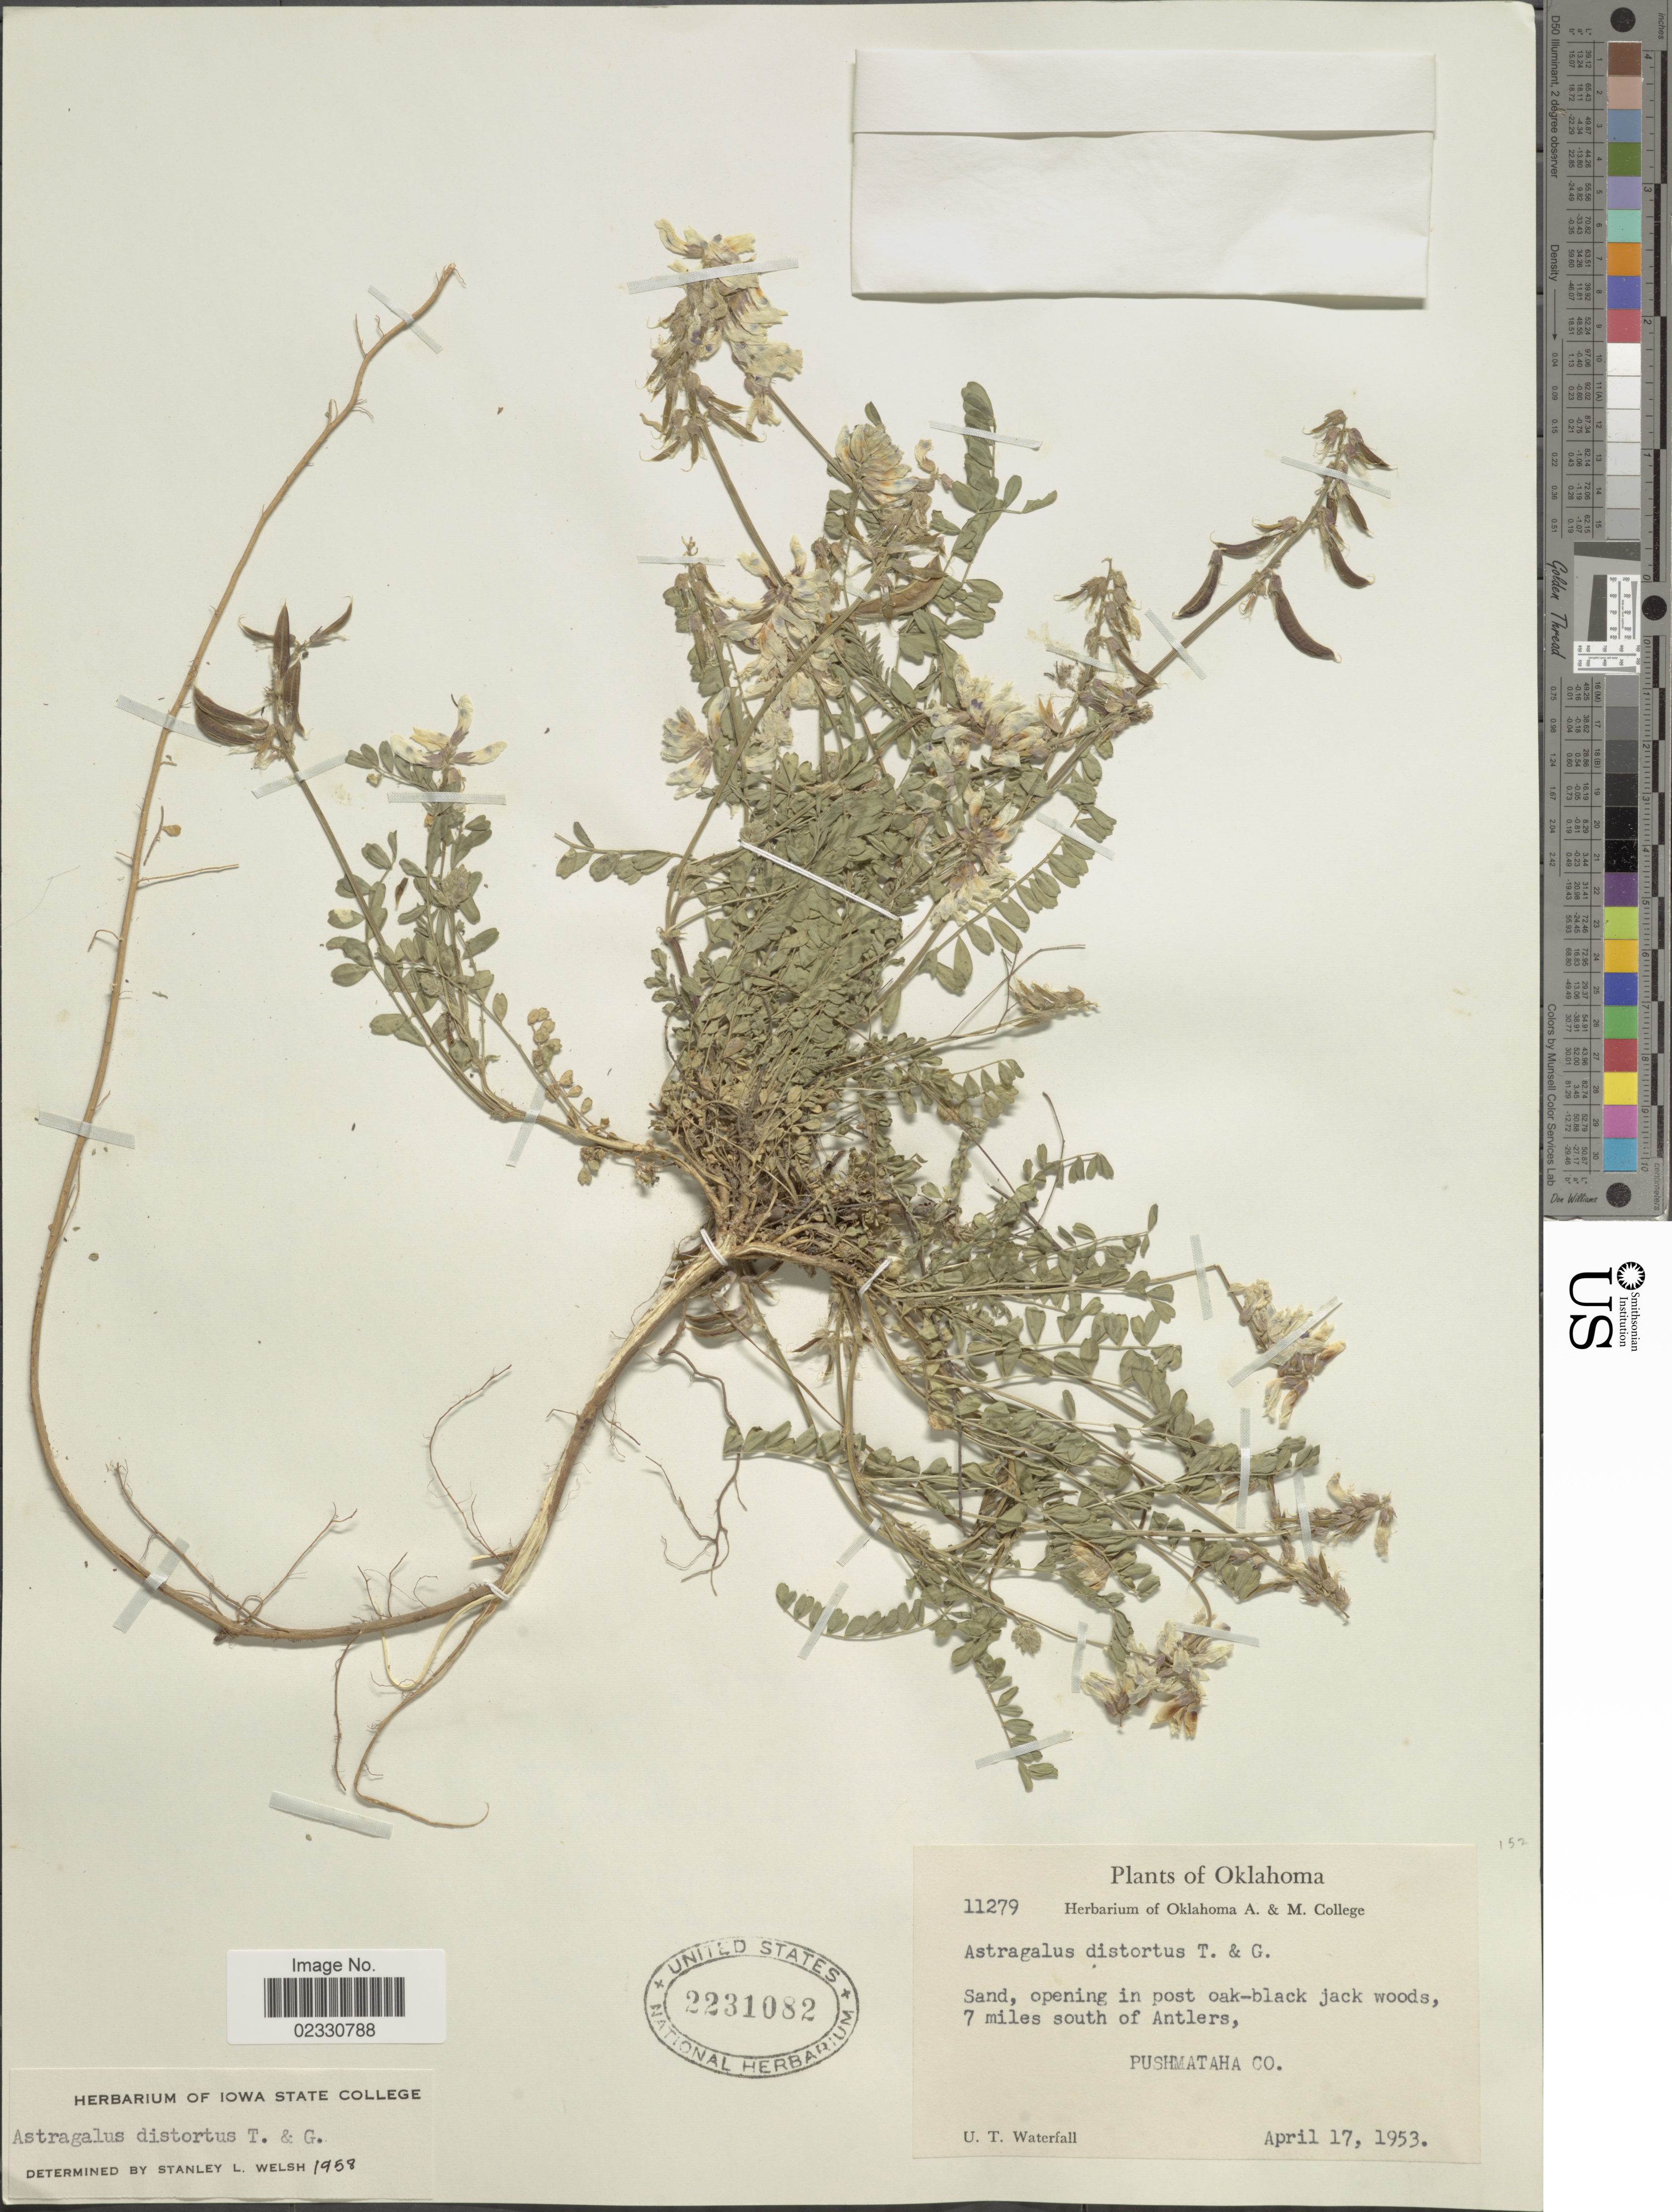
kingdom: Plantae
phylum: Tracheophyta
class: Magnoliopsida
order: Fabales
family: Fabaceae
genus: Astragalus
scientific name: Astragalus distortus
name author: Torr. & A. Gray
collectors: U. T. Waterfall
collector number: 11279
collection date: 1953-04-17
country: United States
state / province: Oklahoma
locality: Sand, opening in post oak-black jack woods, 7 miles south of Antlers, Pushmataha Co.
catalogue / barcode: US 2231082